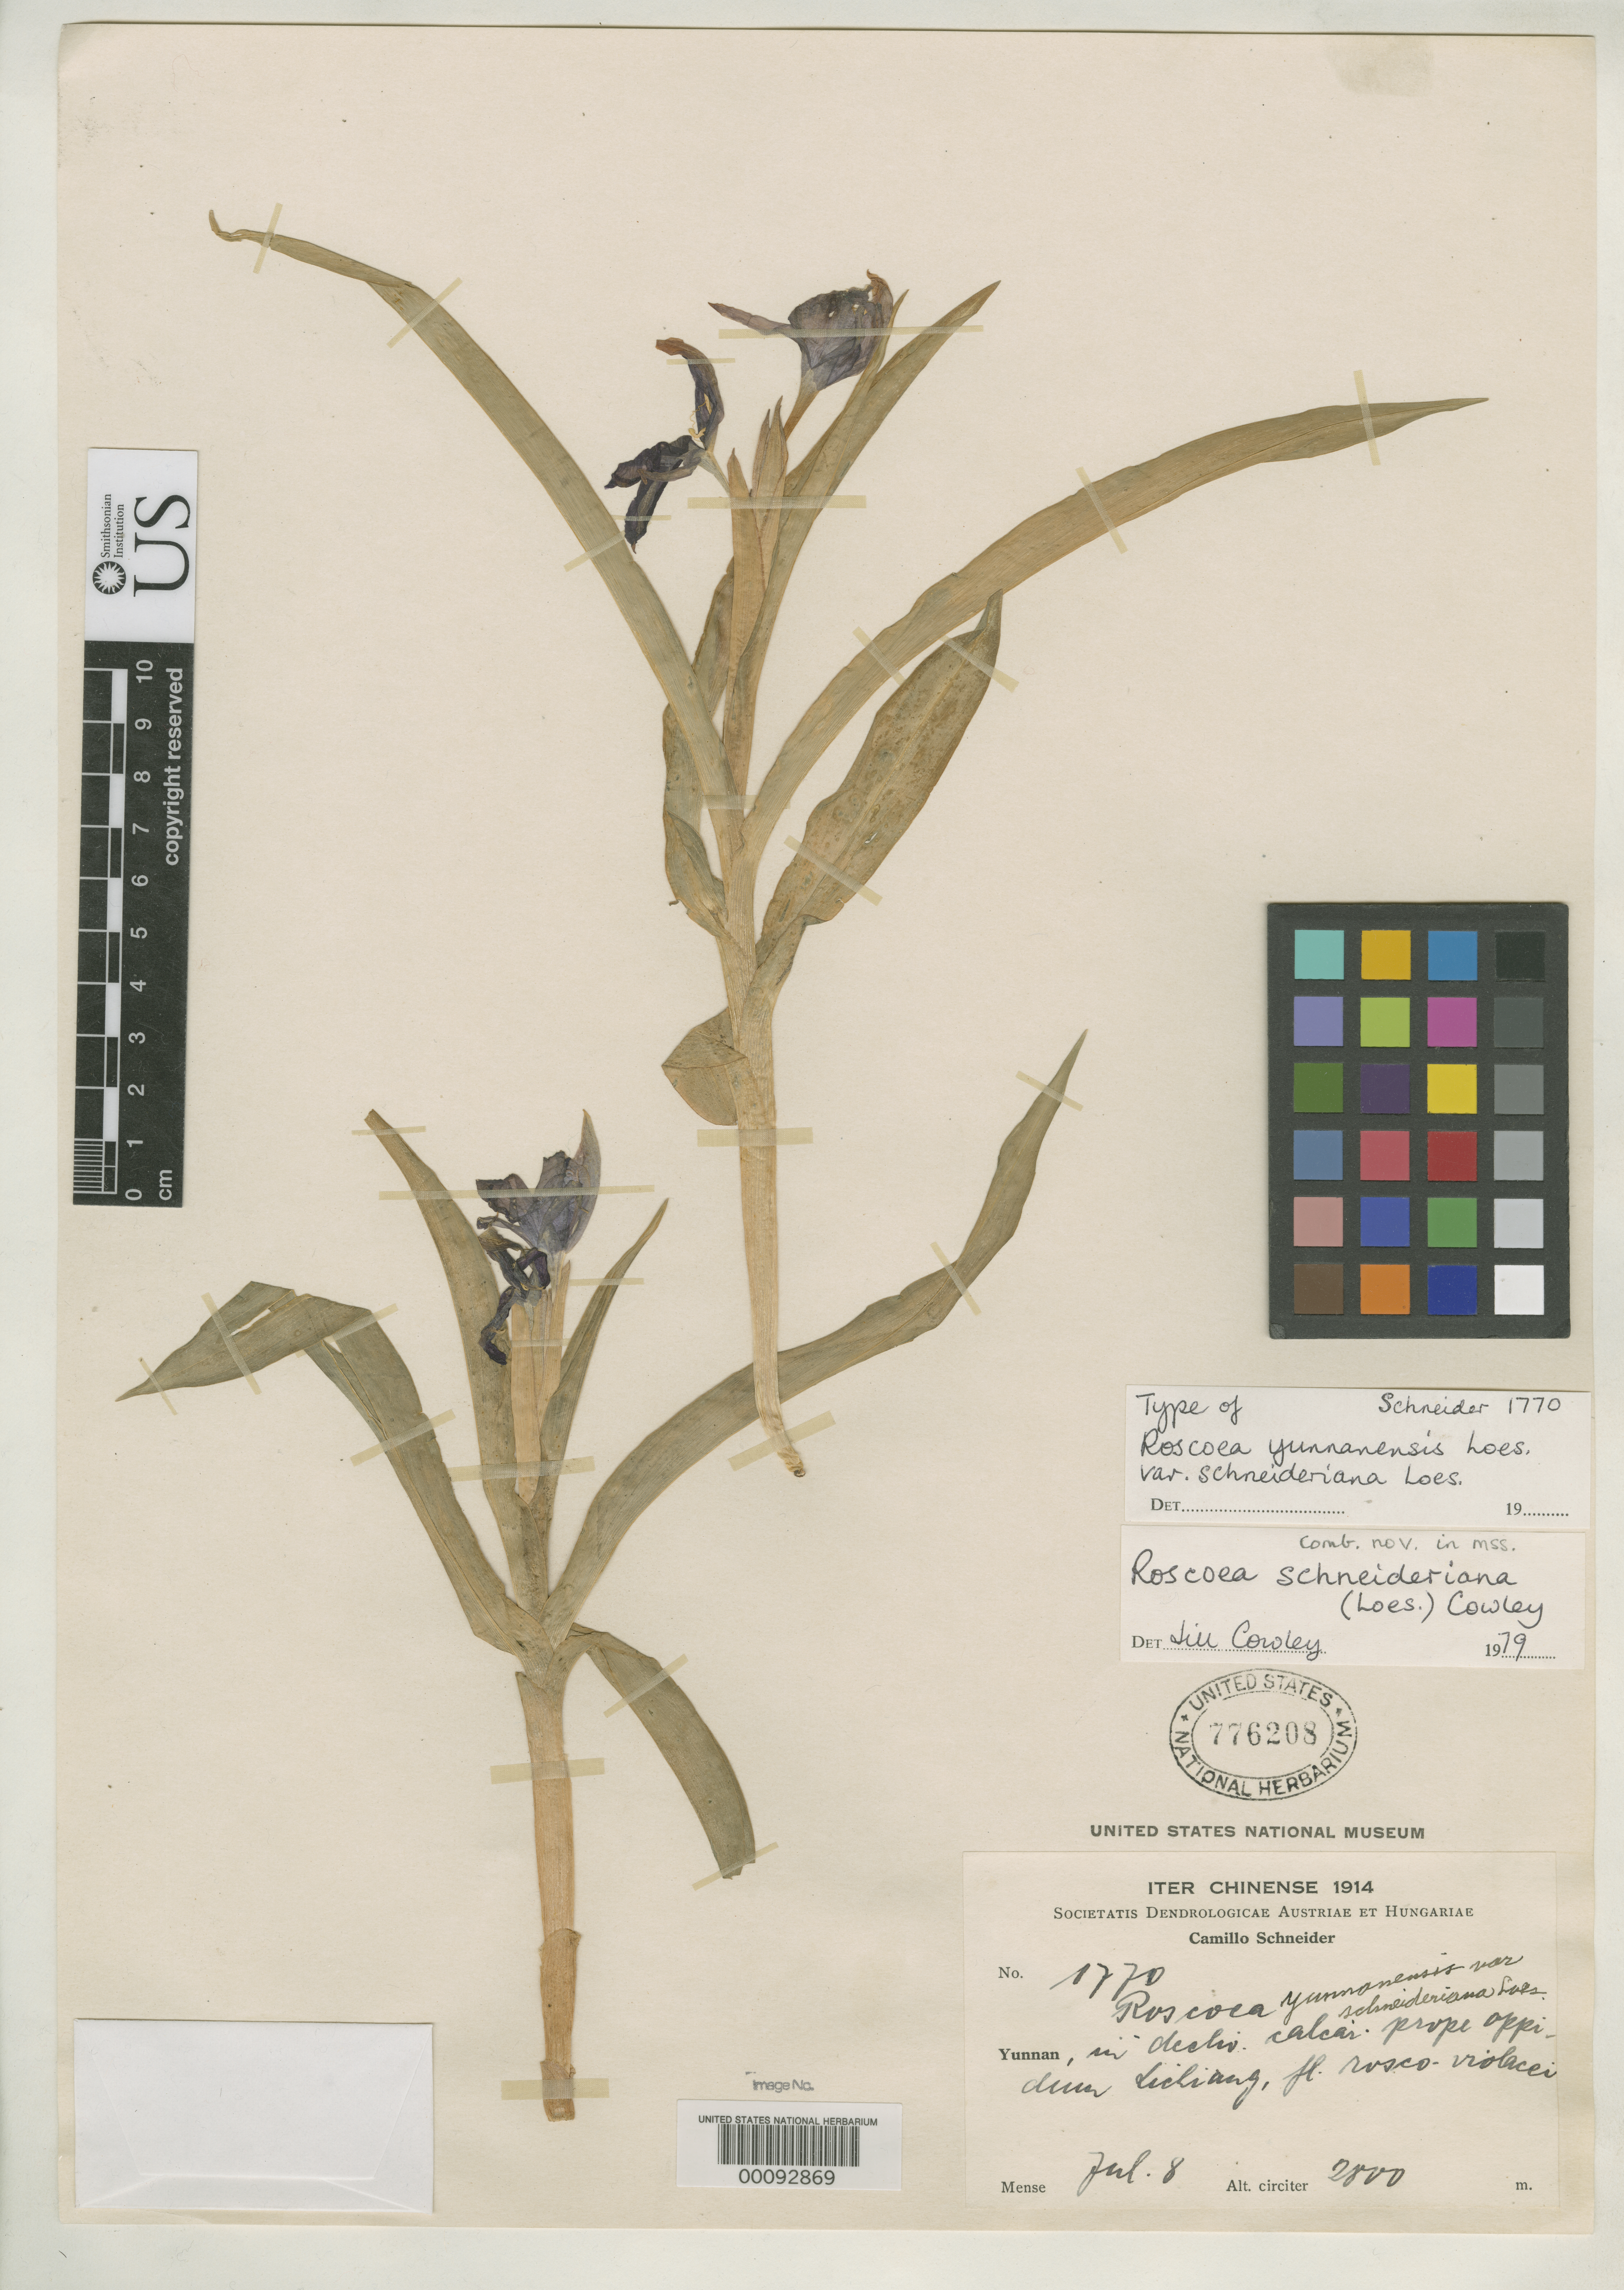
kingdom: Plantae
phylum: Tracheophyta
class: Liliopsida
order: Zingiberales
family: Zingiberaceae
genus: Roscoea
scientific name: Roscoea yunnanensis var. schneideriana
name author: Loes.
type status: Isotype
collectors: C. K. Schneider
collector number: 1770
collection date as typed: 08 Jul 1914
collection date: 1914-07-08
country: China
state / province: Yunnan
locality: Near Lichiang.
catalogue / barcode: US 776208